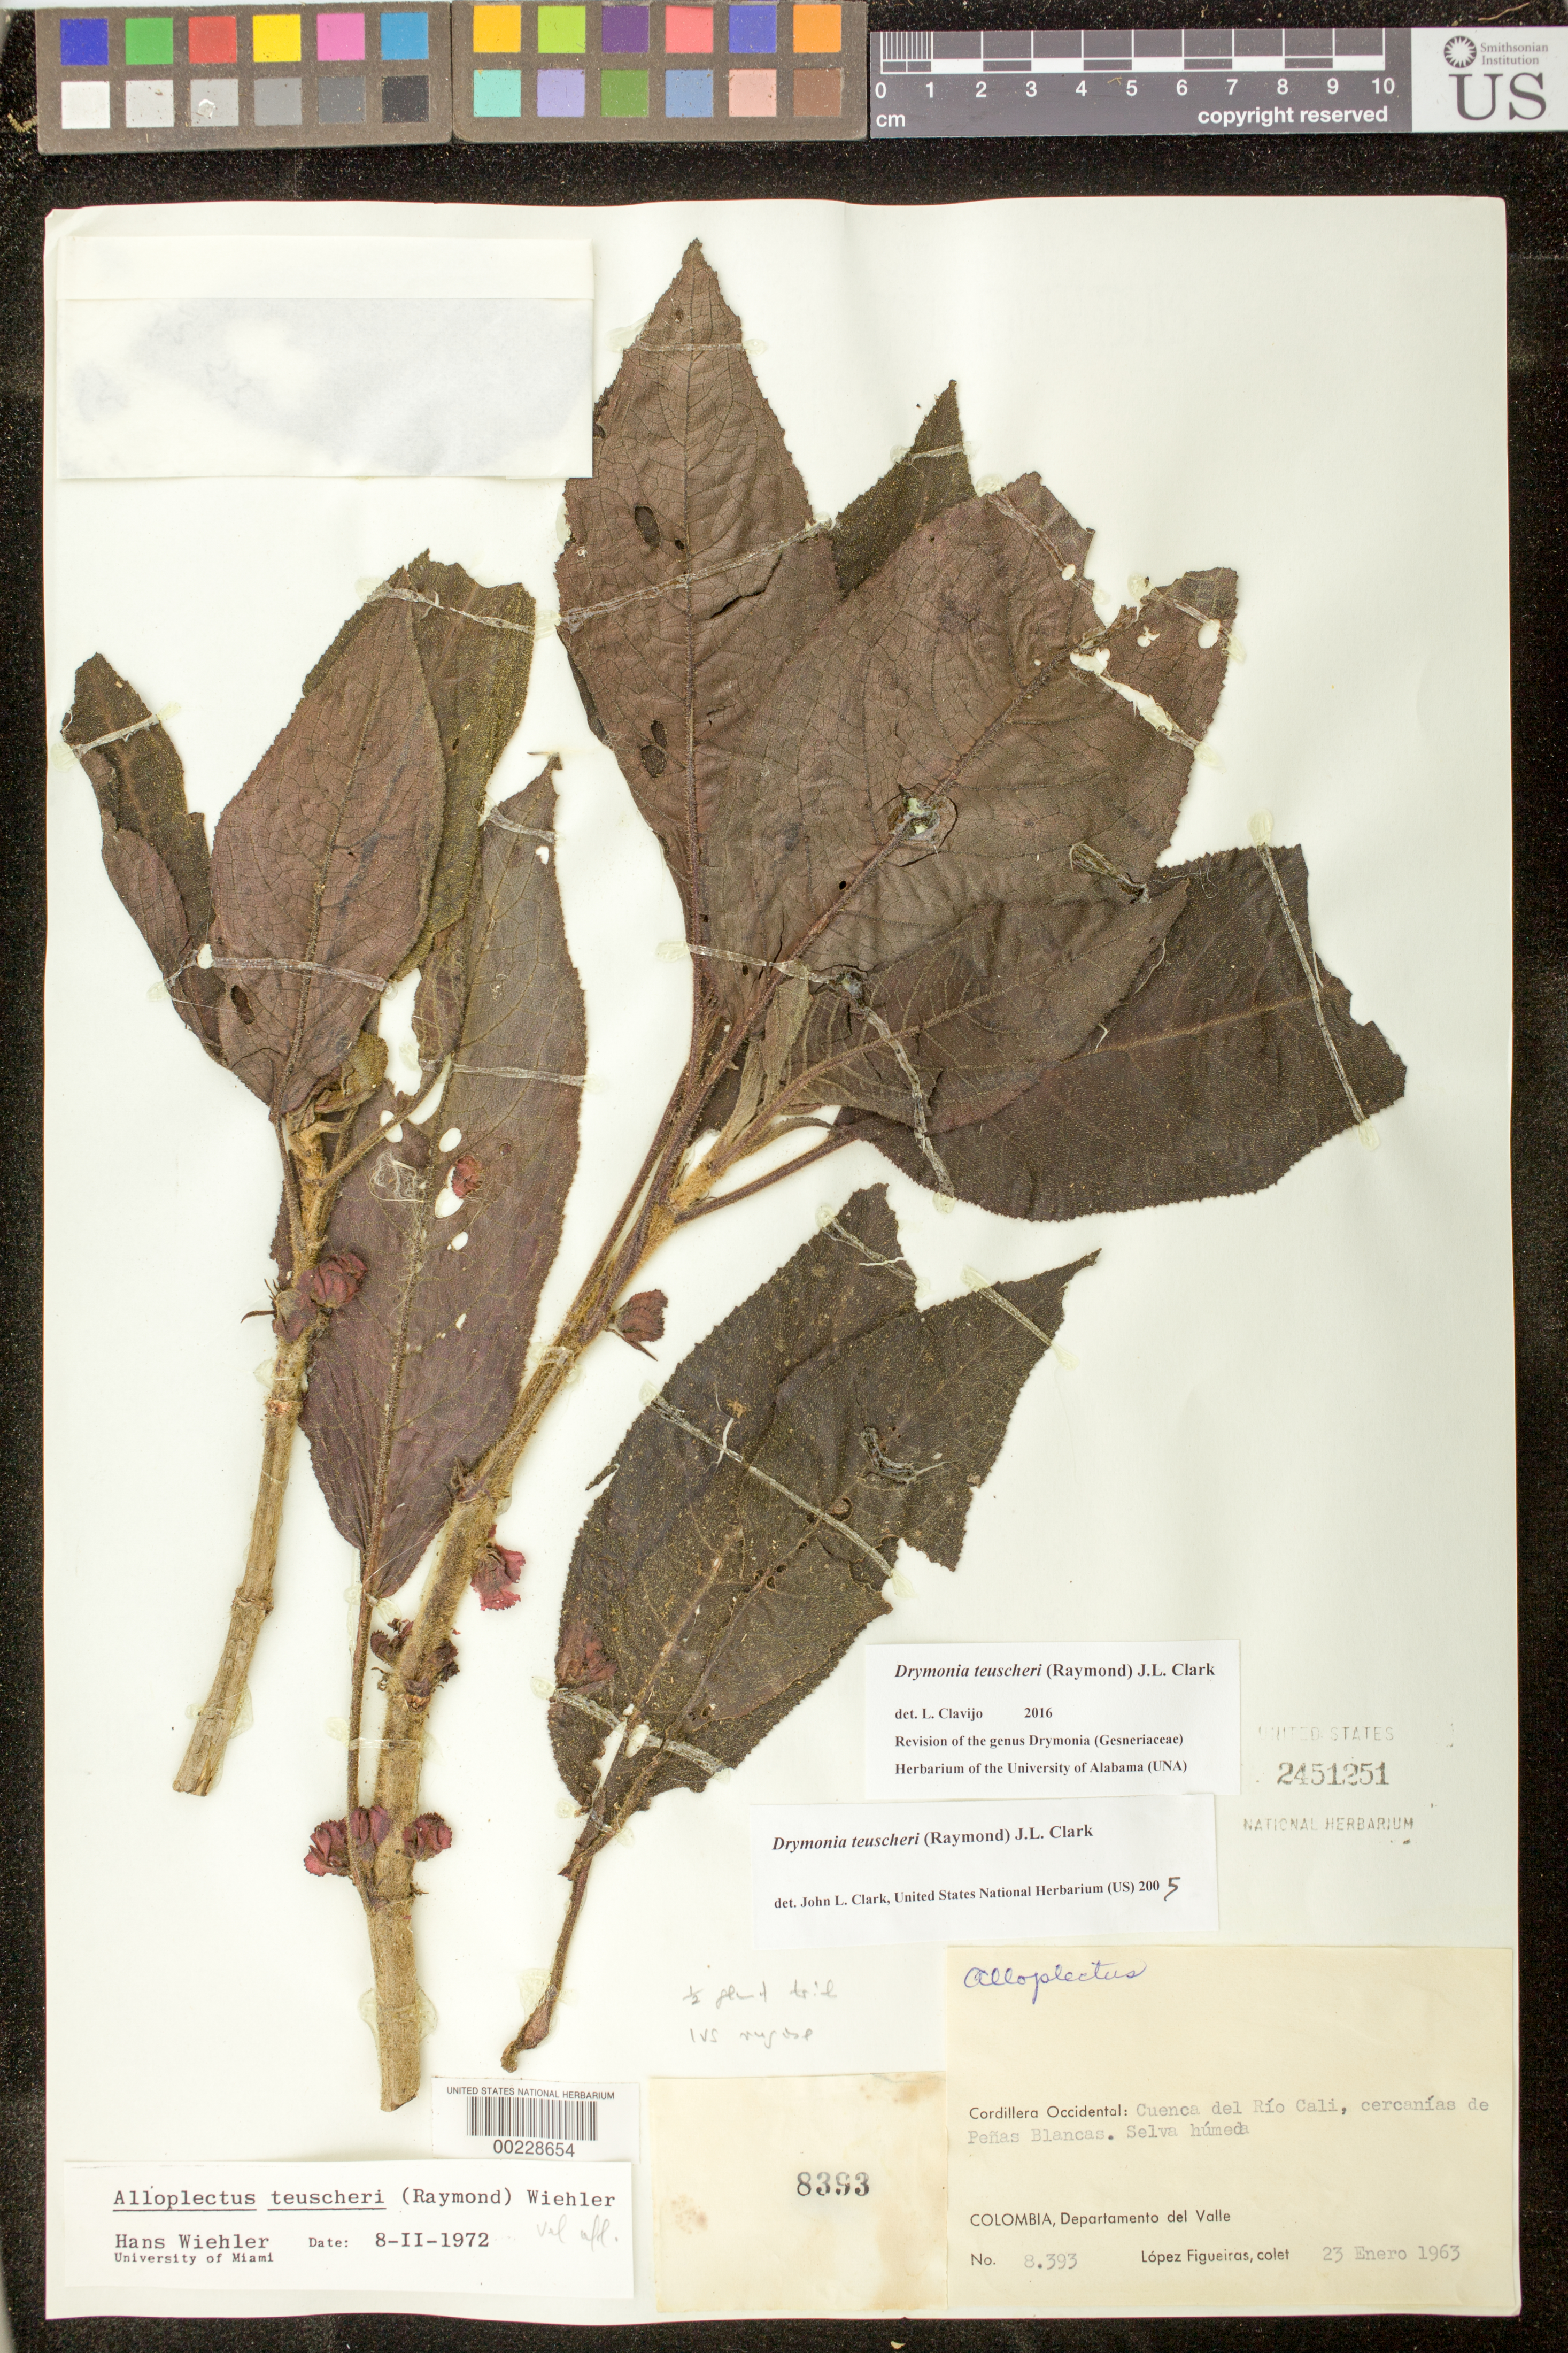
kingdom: Plantae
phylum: Tracheophyta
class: Magnoliopsida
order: Lamiales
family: Gesneriaceae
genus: Drymonia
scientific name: Drymonia teuscheri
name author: (Raymond) J.L. Clark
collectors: M. López Figueiras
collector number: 8393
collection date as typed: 23 Jan 1963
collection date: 1963-01-23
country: Colombia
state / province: Valle del Cauca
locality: Cordillera Occidental, river basin of Rio Cali, vicinity of Penas Blancas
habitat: Humid forest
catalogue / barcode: US 2451251